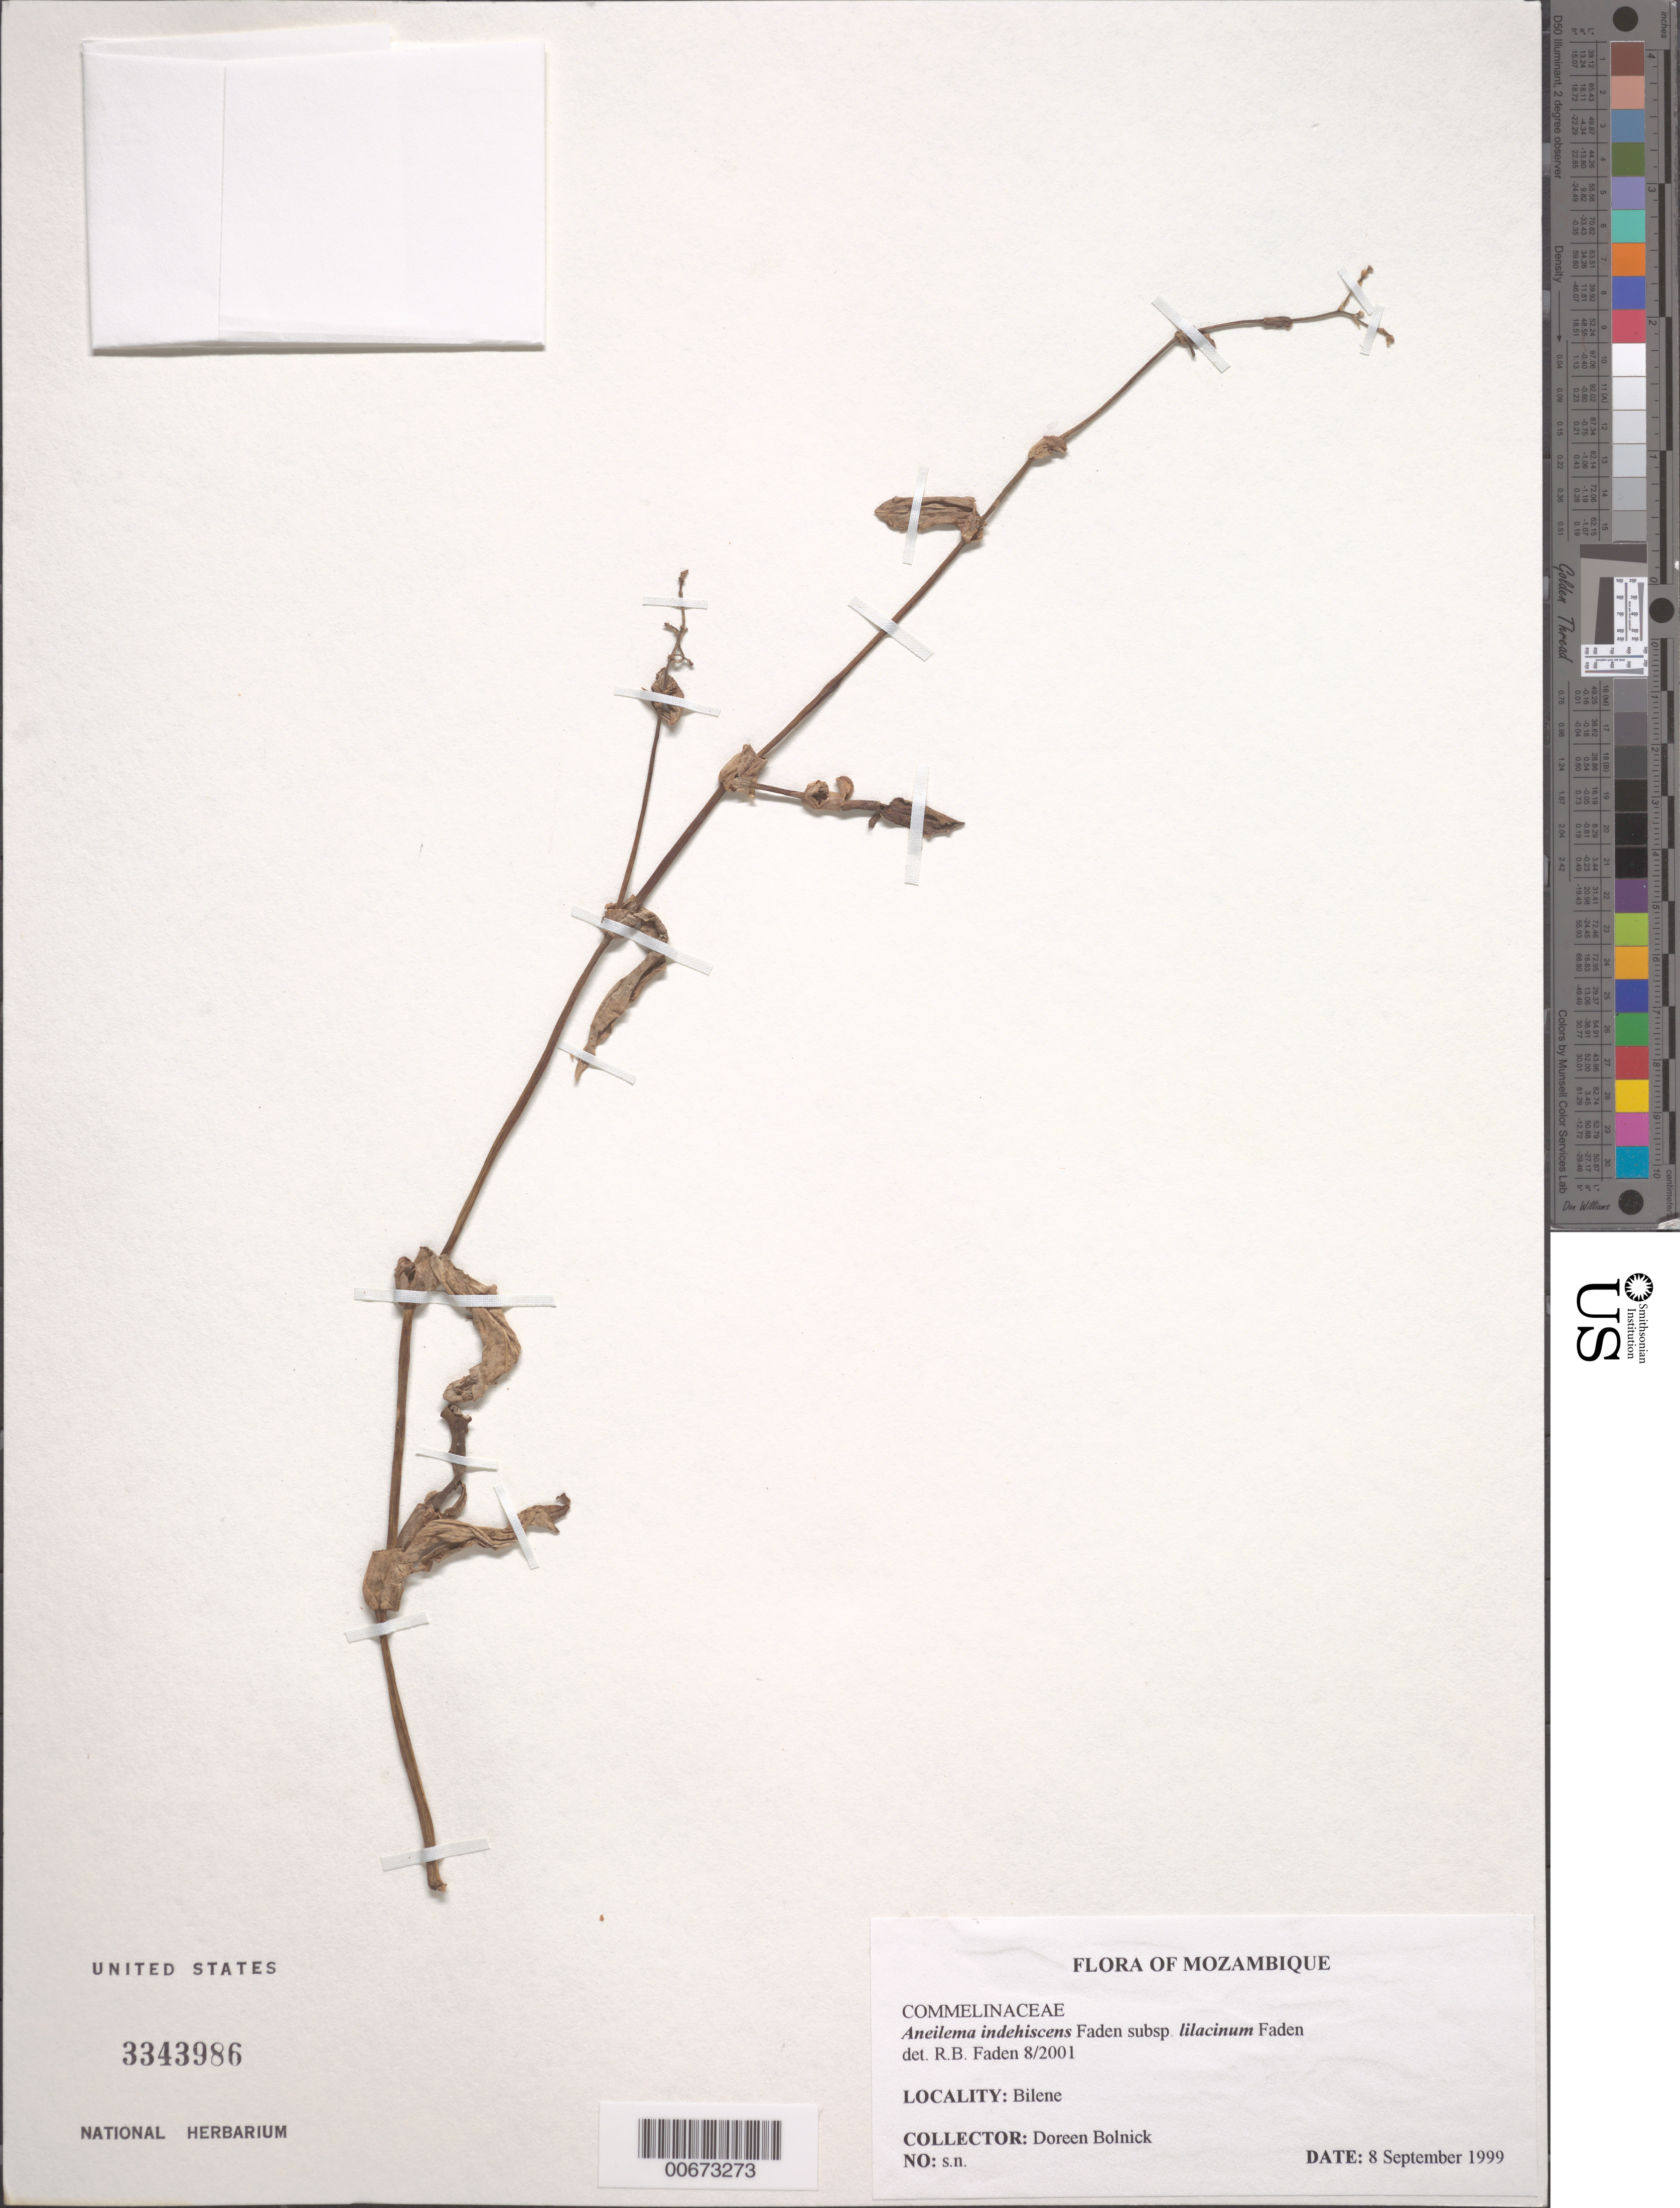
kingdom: Plantae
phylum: Tracheophyta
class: Liliopsida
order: Commelinales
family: Commelinaceae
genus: Aneilema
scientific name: Aneilema indehiscens subsp. lilacinum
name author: Faden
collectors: D. Bolnick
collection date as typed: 08 Sep 1999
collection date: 1999-09-08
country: Mozambique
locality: Bilene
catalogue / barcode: US 3343986